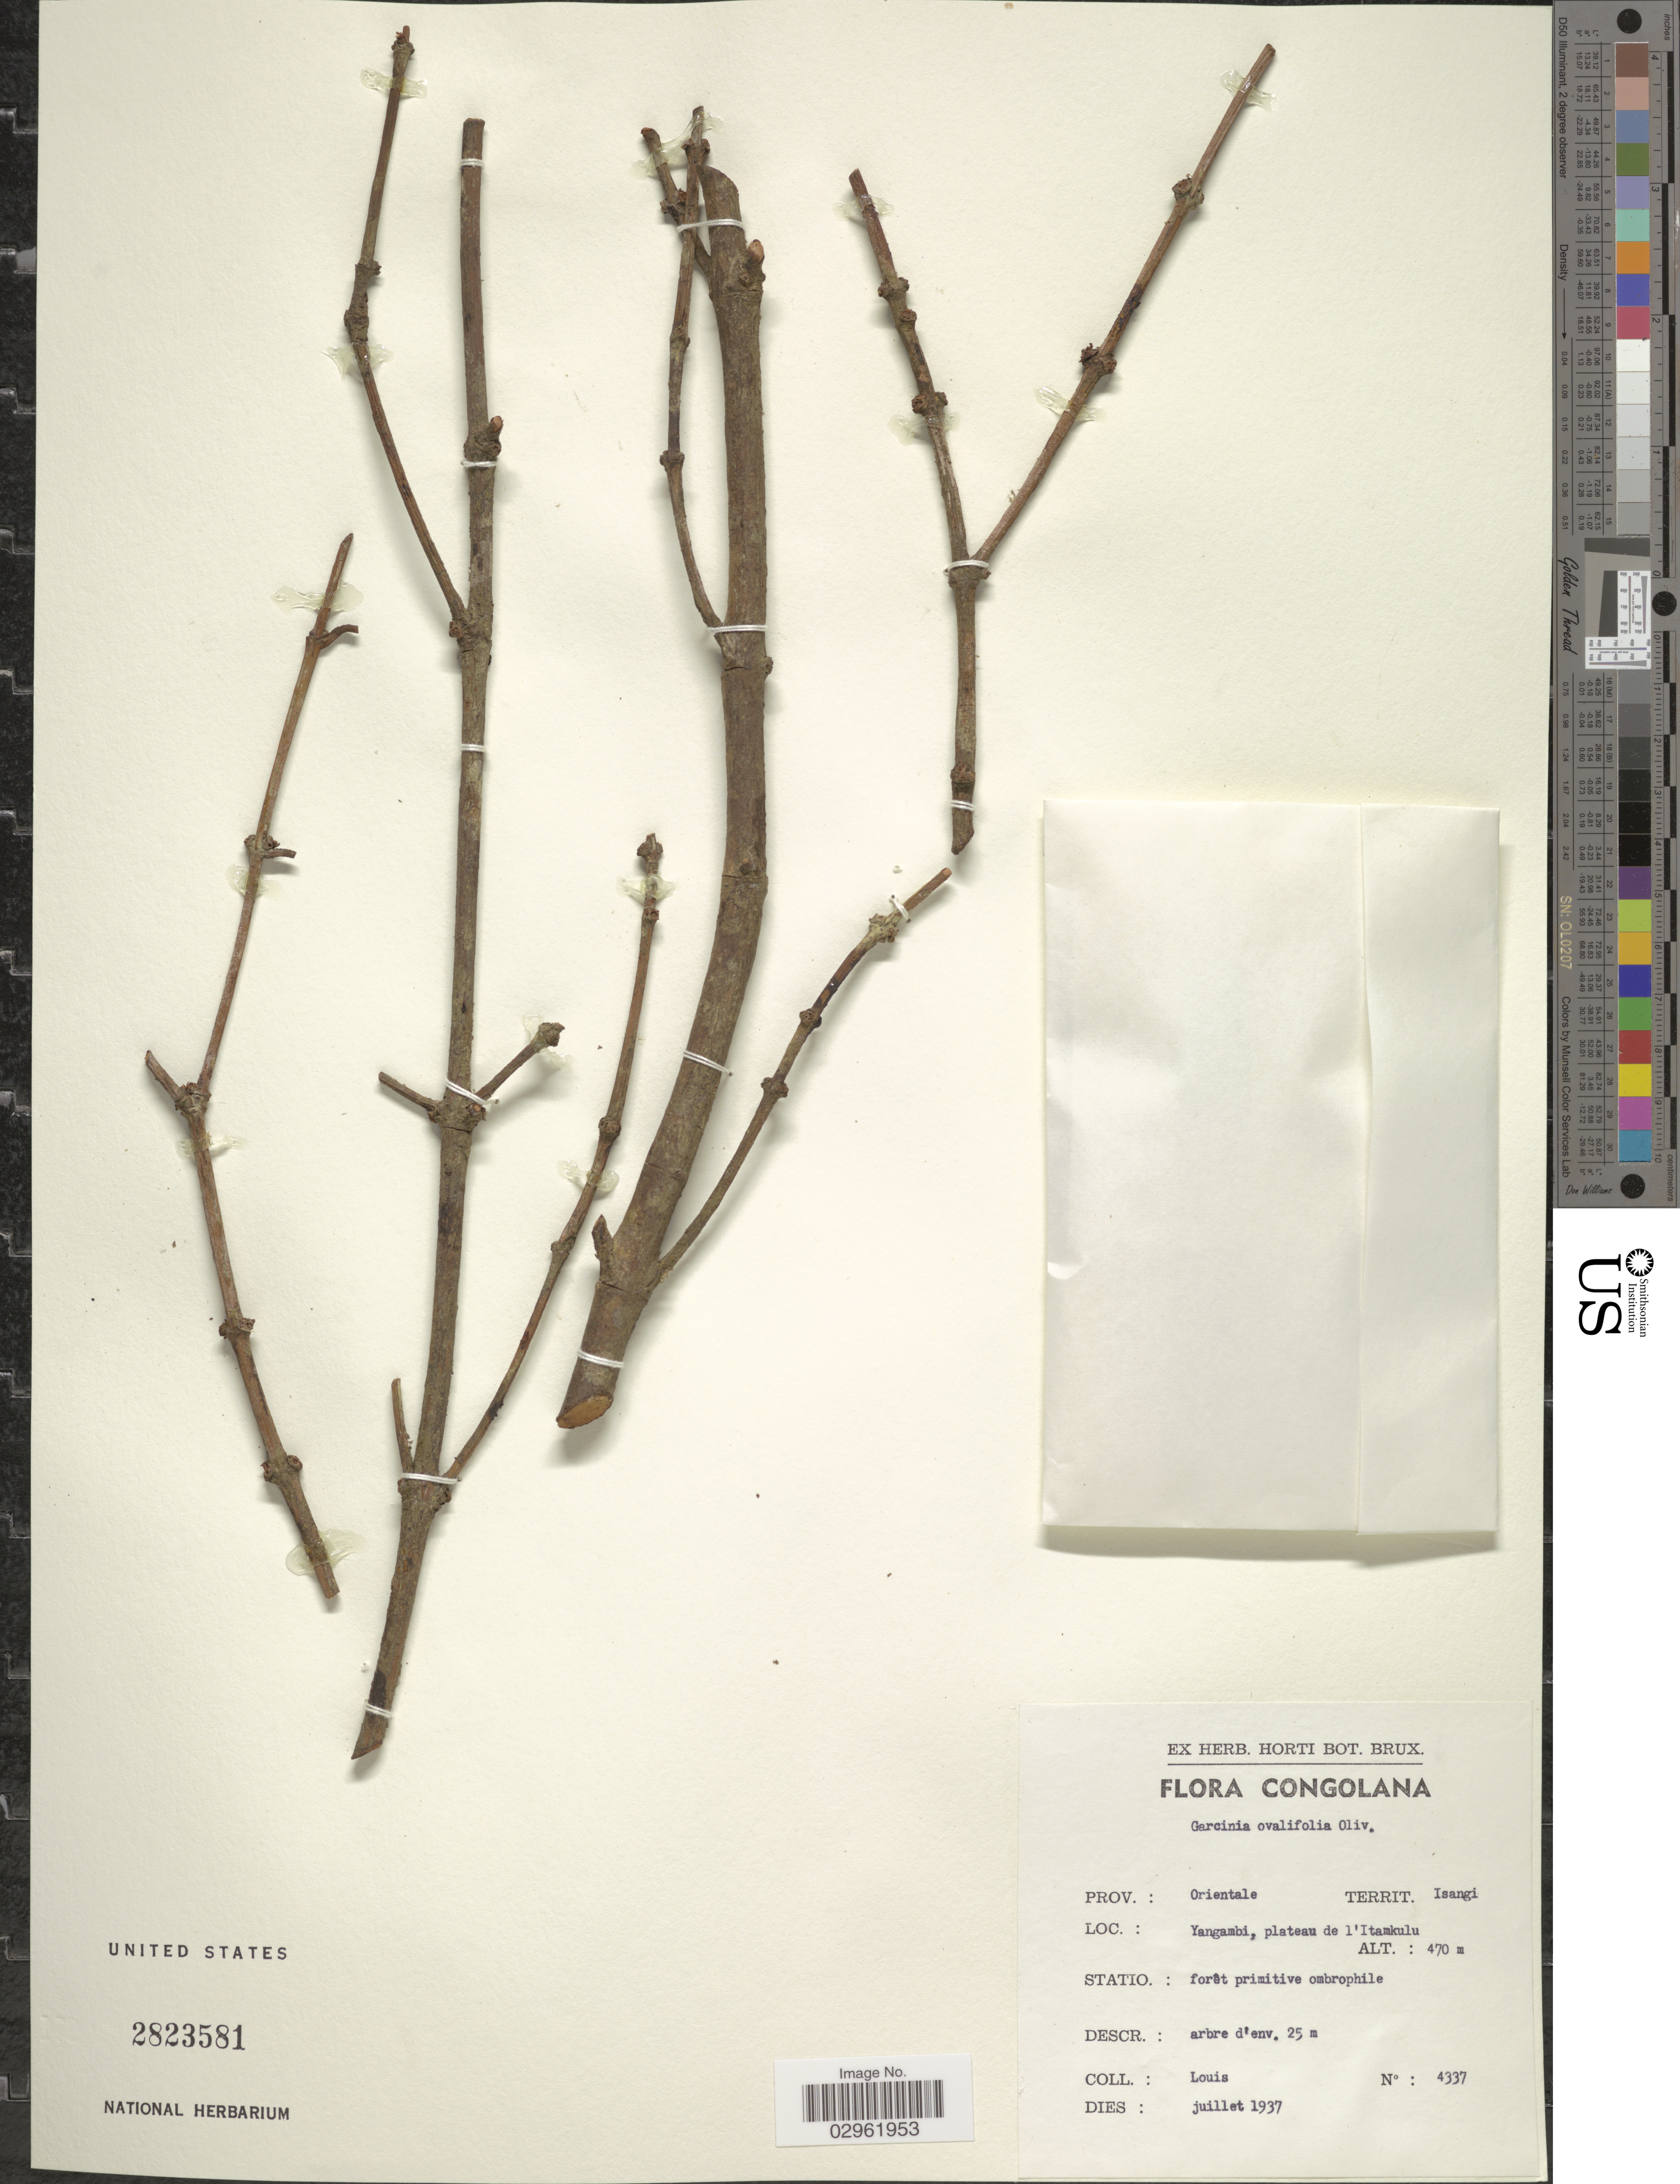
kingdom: Plantae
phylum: Tracheophyta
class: Magnoliopsida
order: Malpighiales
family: Clusiaceae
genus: Garcinia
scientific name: Garcinia ovalifolia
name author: Oliv.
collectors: -. Louis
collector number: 4337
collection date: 1937-07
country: Congo, Democratic Republic of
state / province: Tshopo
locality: Congolana, Territ. Isangi, Yangambi, plateau de l'Itamkulu.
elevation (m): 470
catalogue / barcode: US 2823581